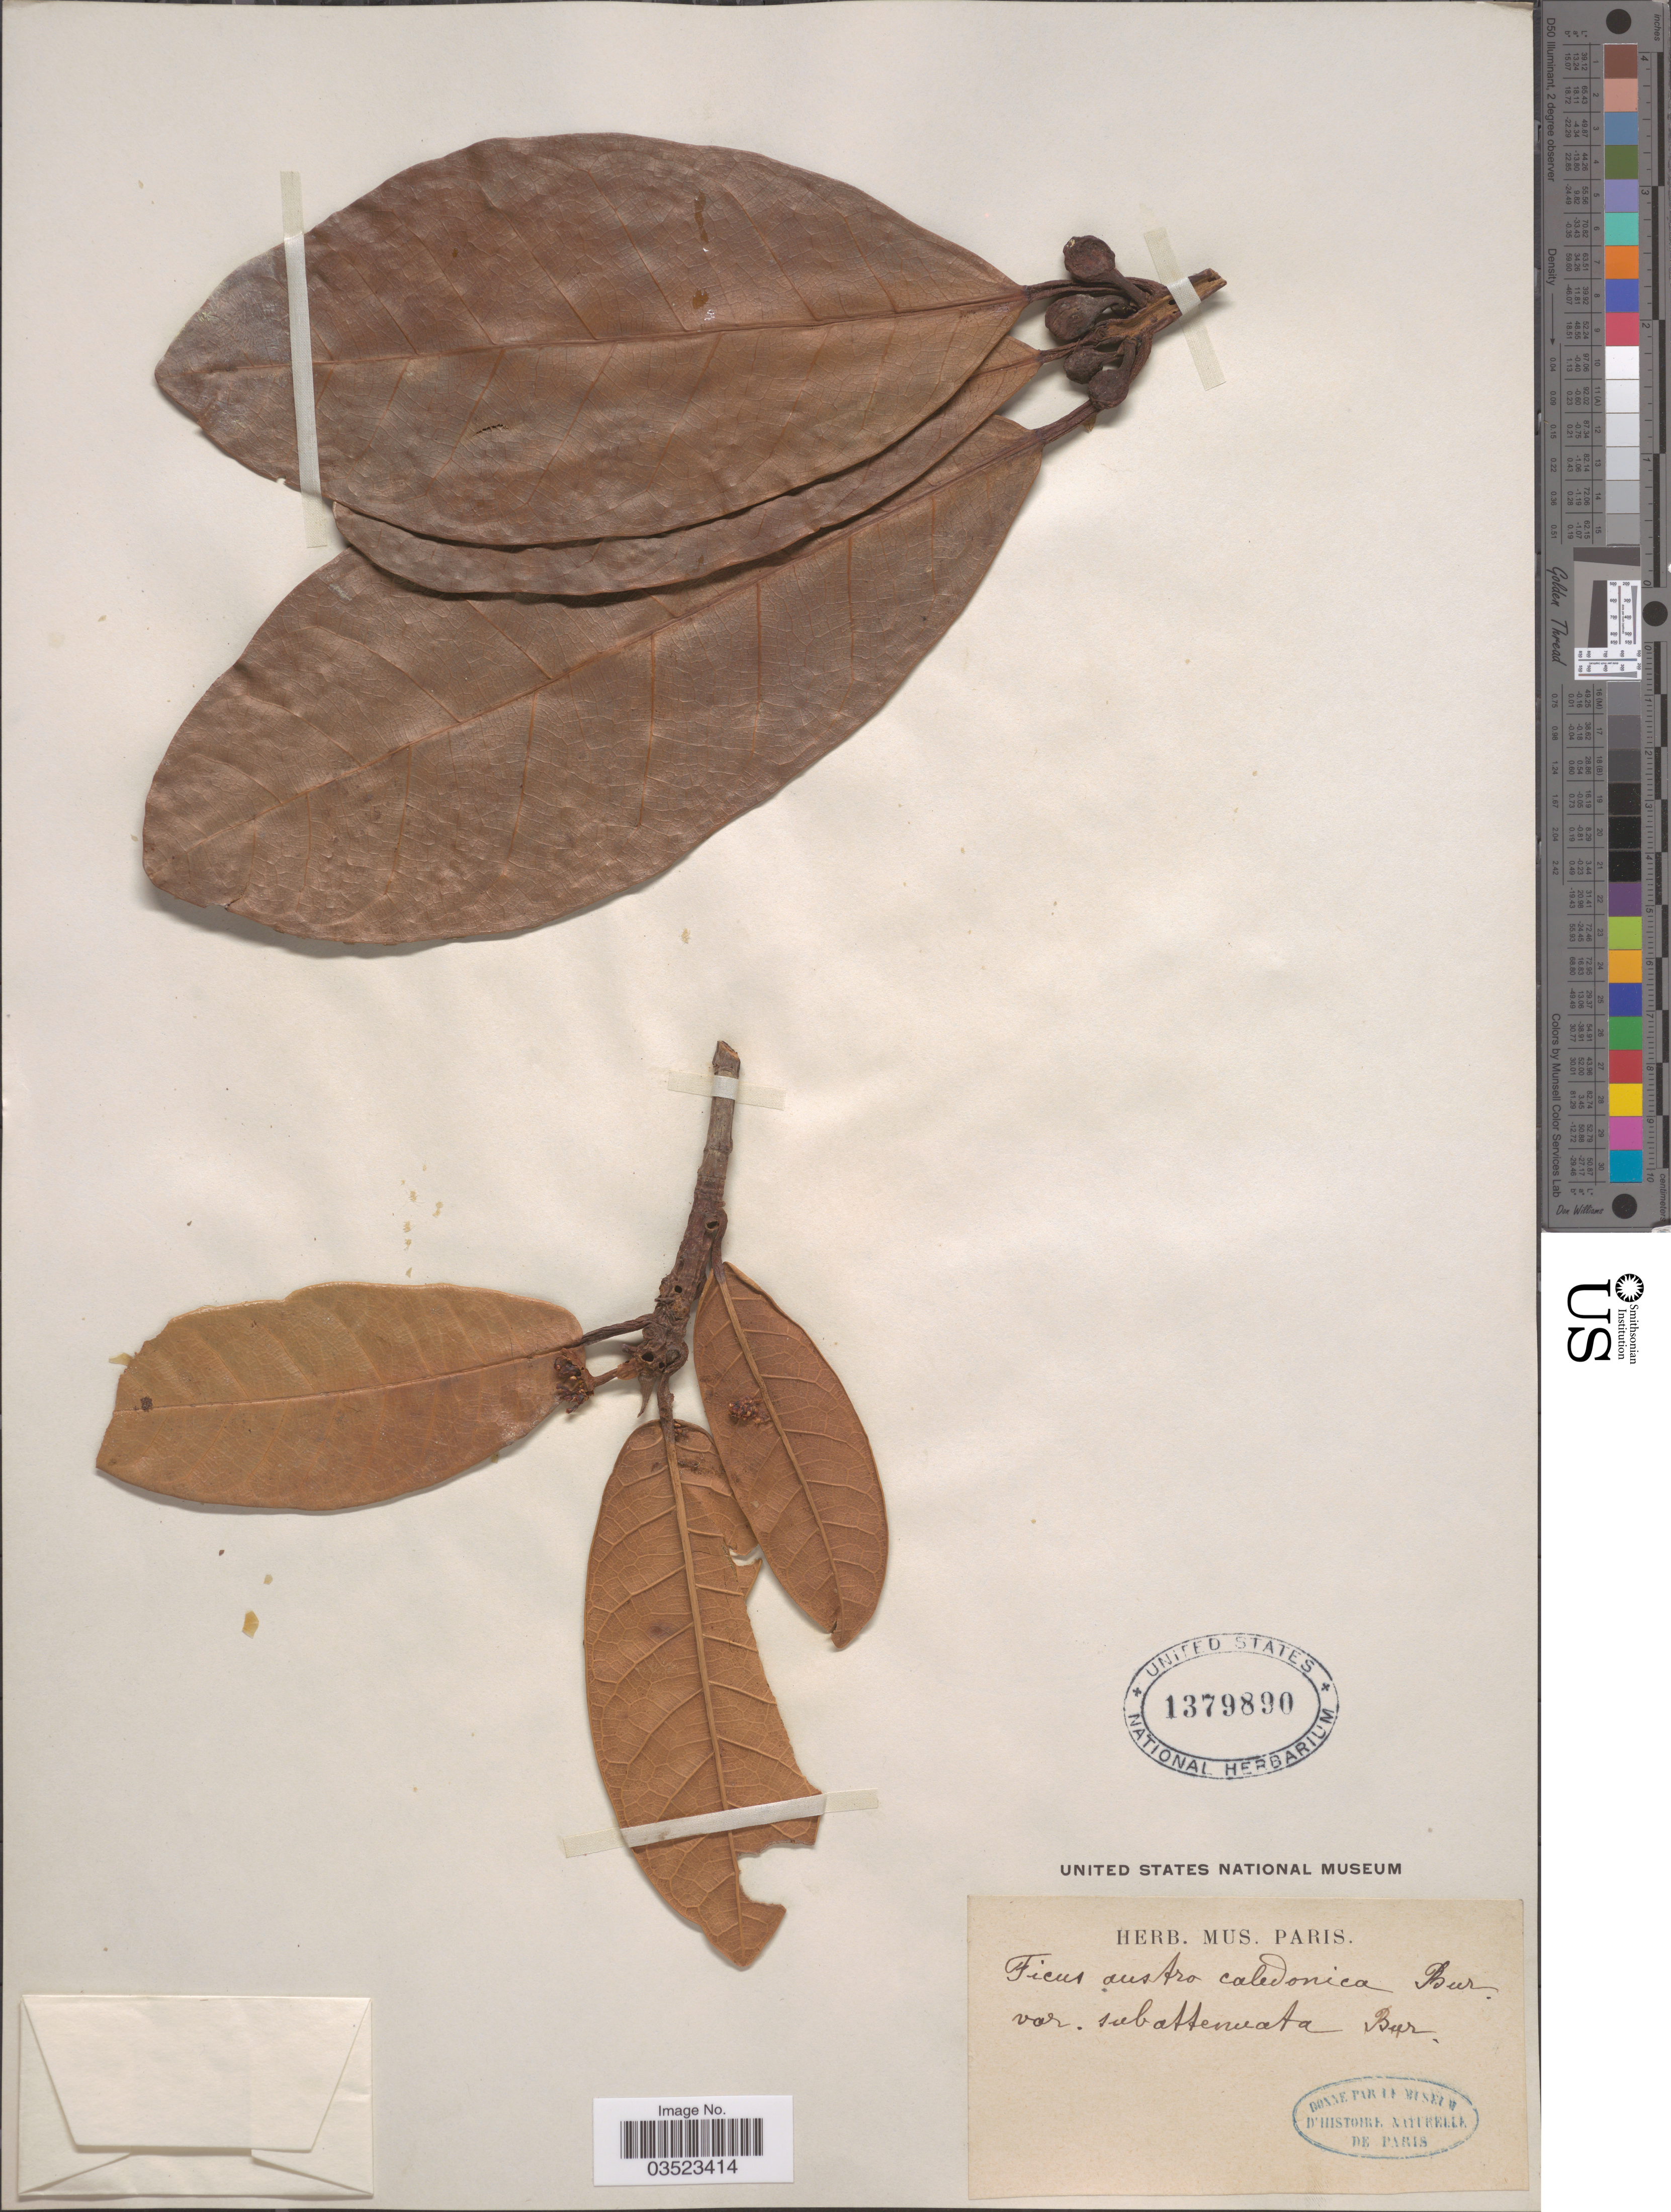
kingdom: Plantae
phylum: Tracheophyta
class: Magnoliopsida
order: Rosales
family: Moraceae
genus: Ficus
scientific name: Ficus austrocaledonica var. subattenuata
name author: Bureau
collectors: ex herb. Mus. Paris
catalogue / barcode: US 1379890